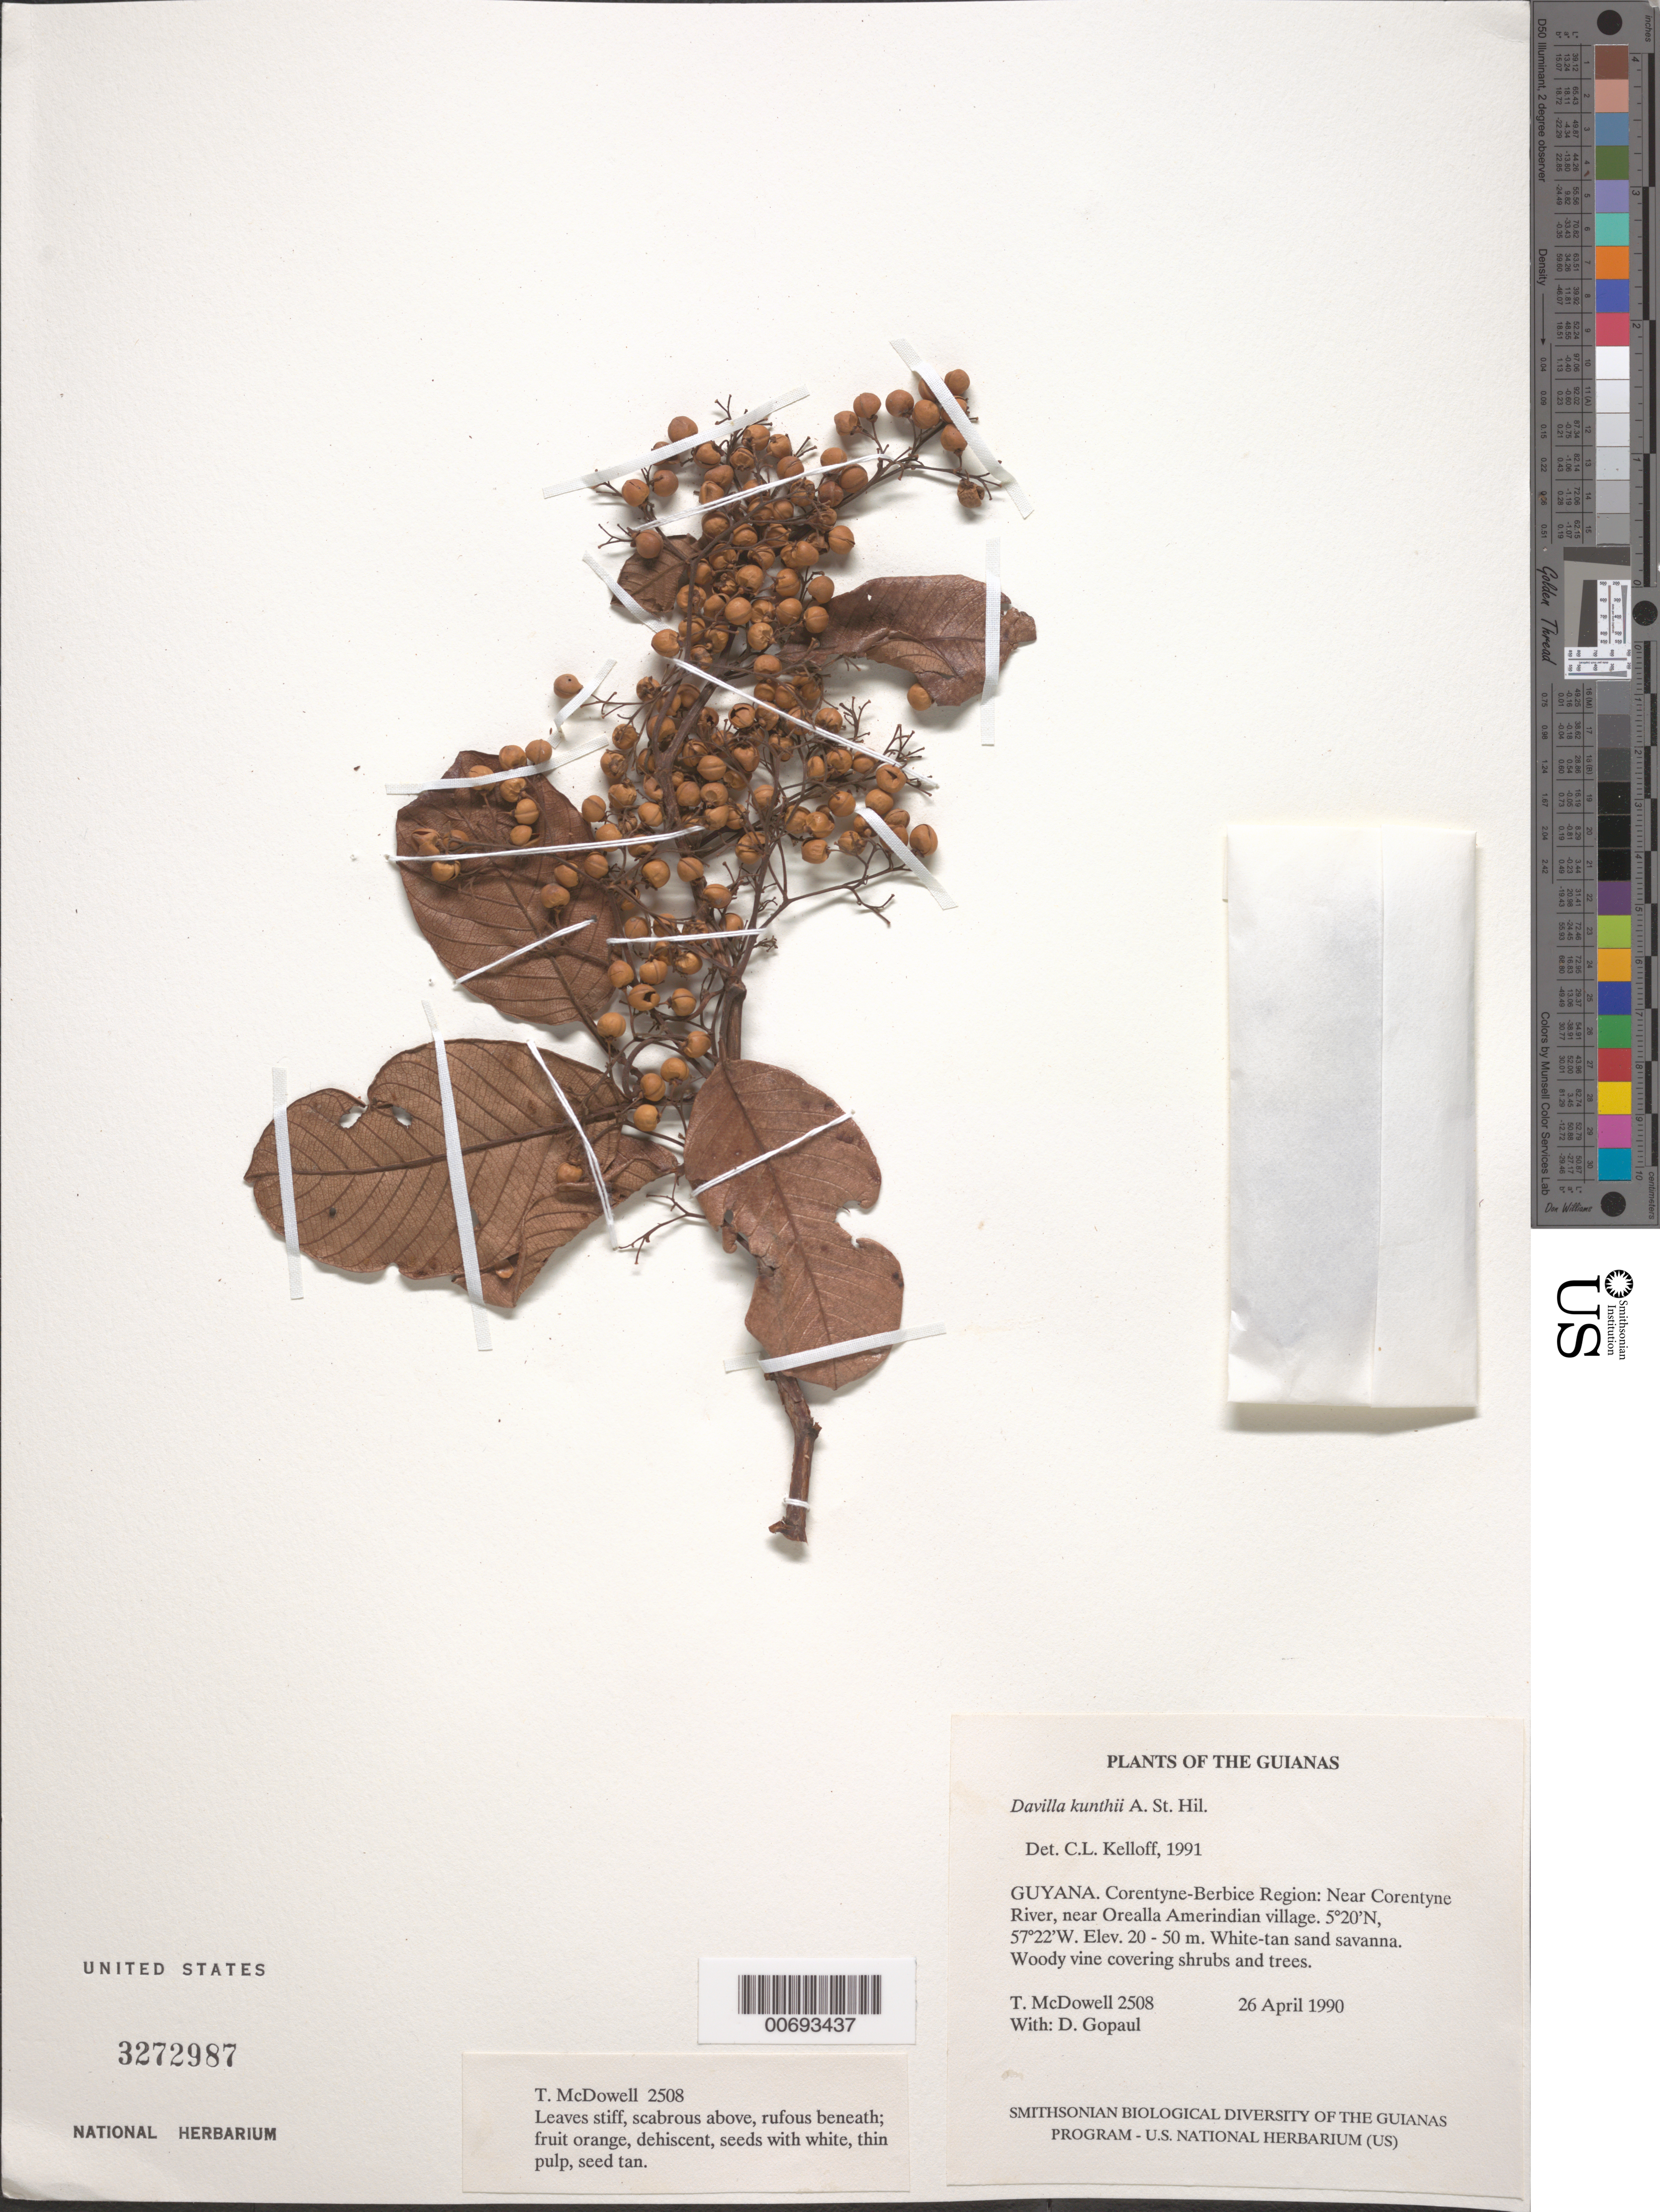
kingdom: Plantae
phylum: Tracheophyta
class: Magnoliopsida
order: Dilleniales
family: Dilleniaceae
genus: Davilla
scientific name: Davilla kunthii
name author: A. St.-Hil.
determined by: Kelloff, Carol L., (US), Smithsonian Institution - National Museum of Natural History (UNITED STATES)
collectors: T. McDowell & D. Gopaul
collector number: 2508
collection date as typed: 26 April 1990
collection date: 1990-04-26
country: Guyana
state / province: E. Berbice-Corentyne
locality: Near Corentyne River and Orealla Amerindian village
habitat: White and tan sand savanna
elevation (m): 20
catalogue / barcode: US 3272987